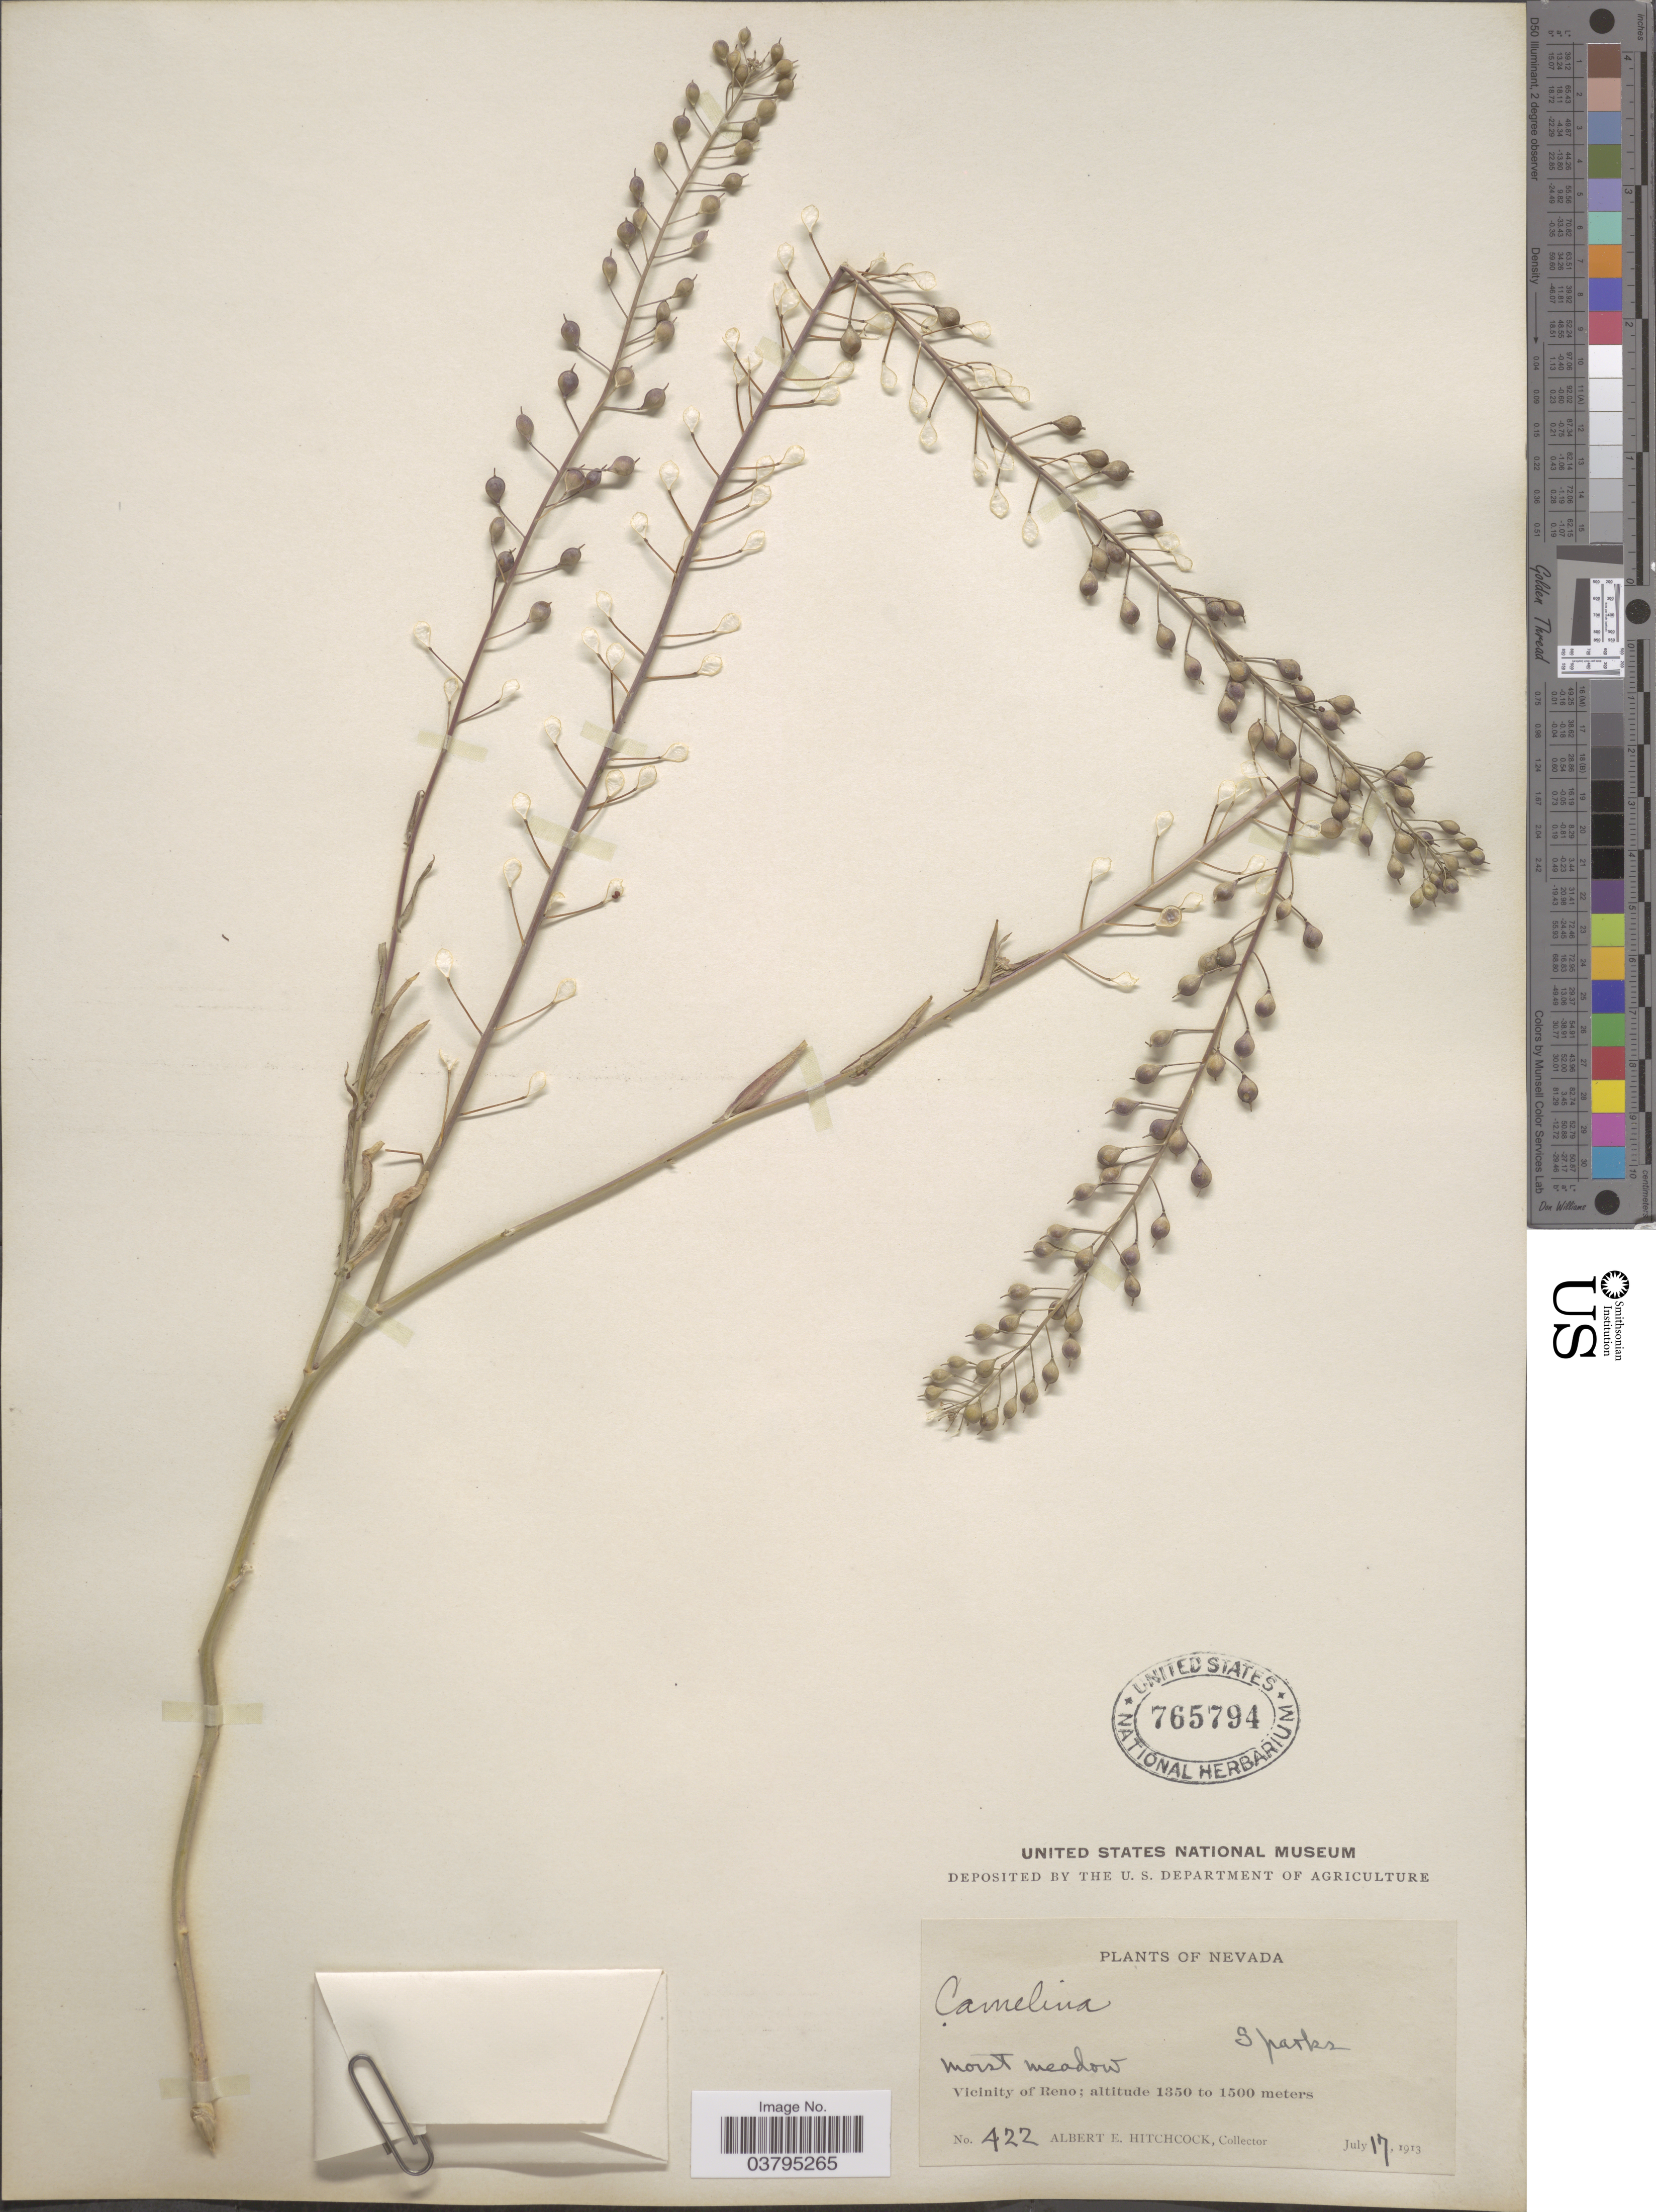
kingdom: Plantae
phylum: Tracheophyta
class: Magnoliopsida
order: Brassicales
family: Brassicaceae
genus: Camelina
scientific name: Camelina microcarpa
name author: DC.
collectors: A. Hitchcock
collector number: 422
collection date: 1913-07-17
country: United States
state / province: Nevada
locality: Sparks. Vicinity of Reno.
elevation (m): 1350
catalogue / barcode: US 765794